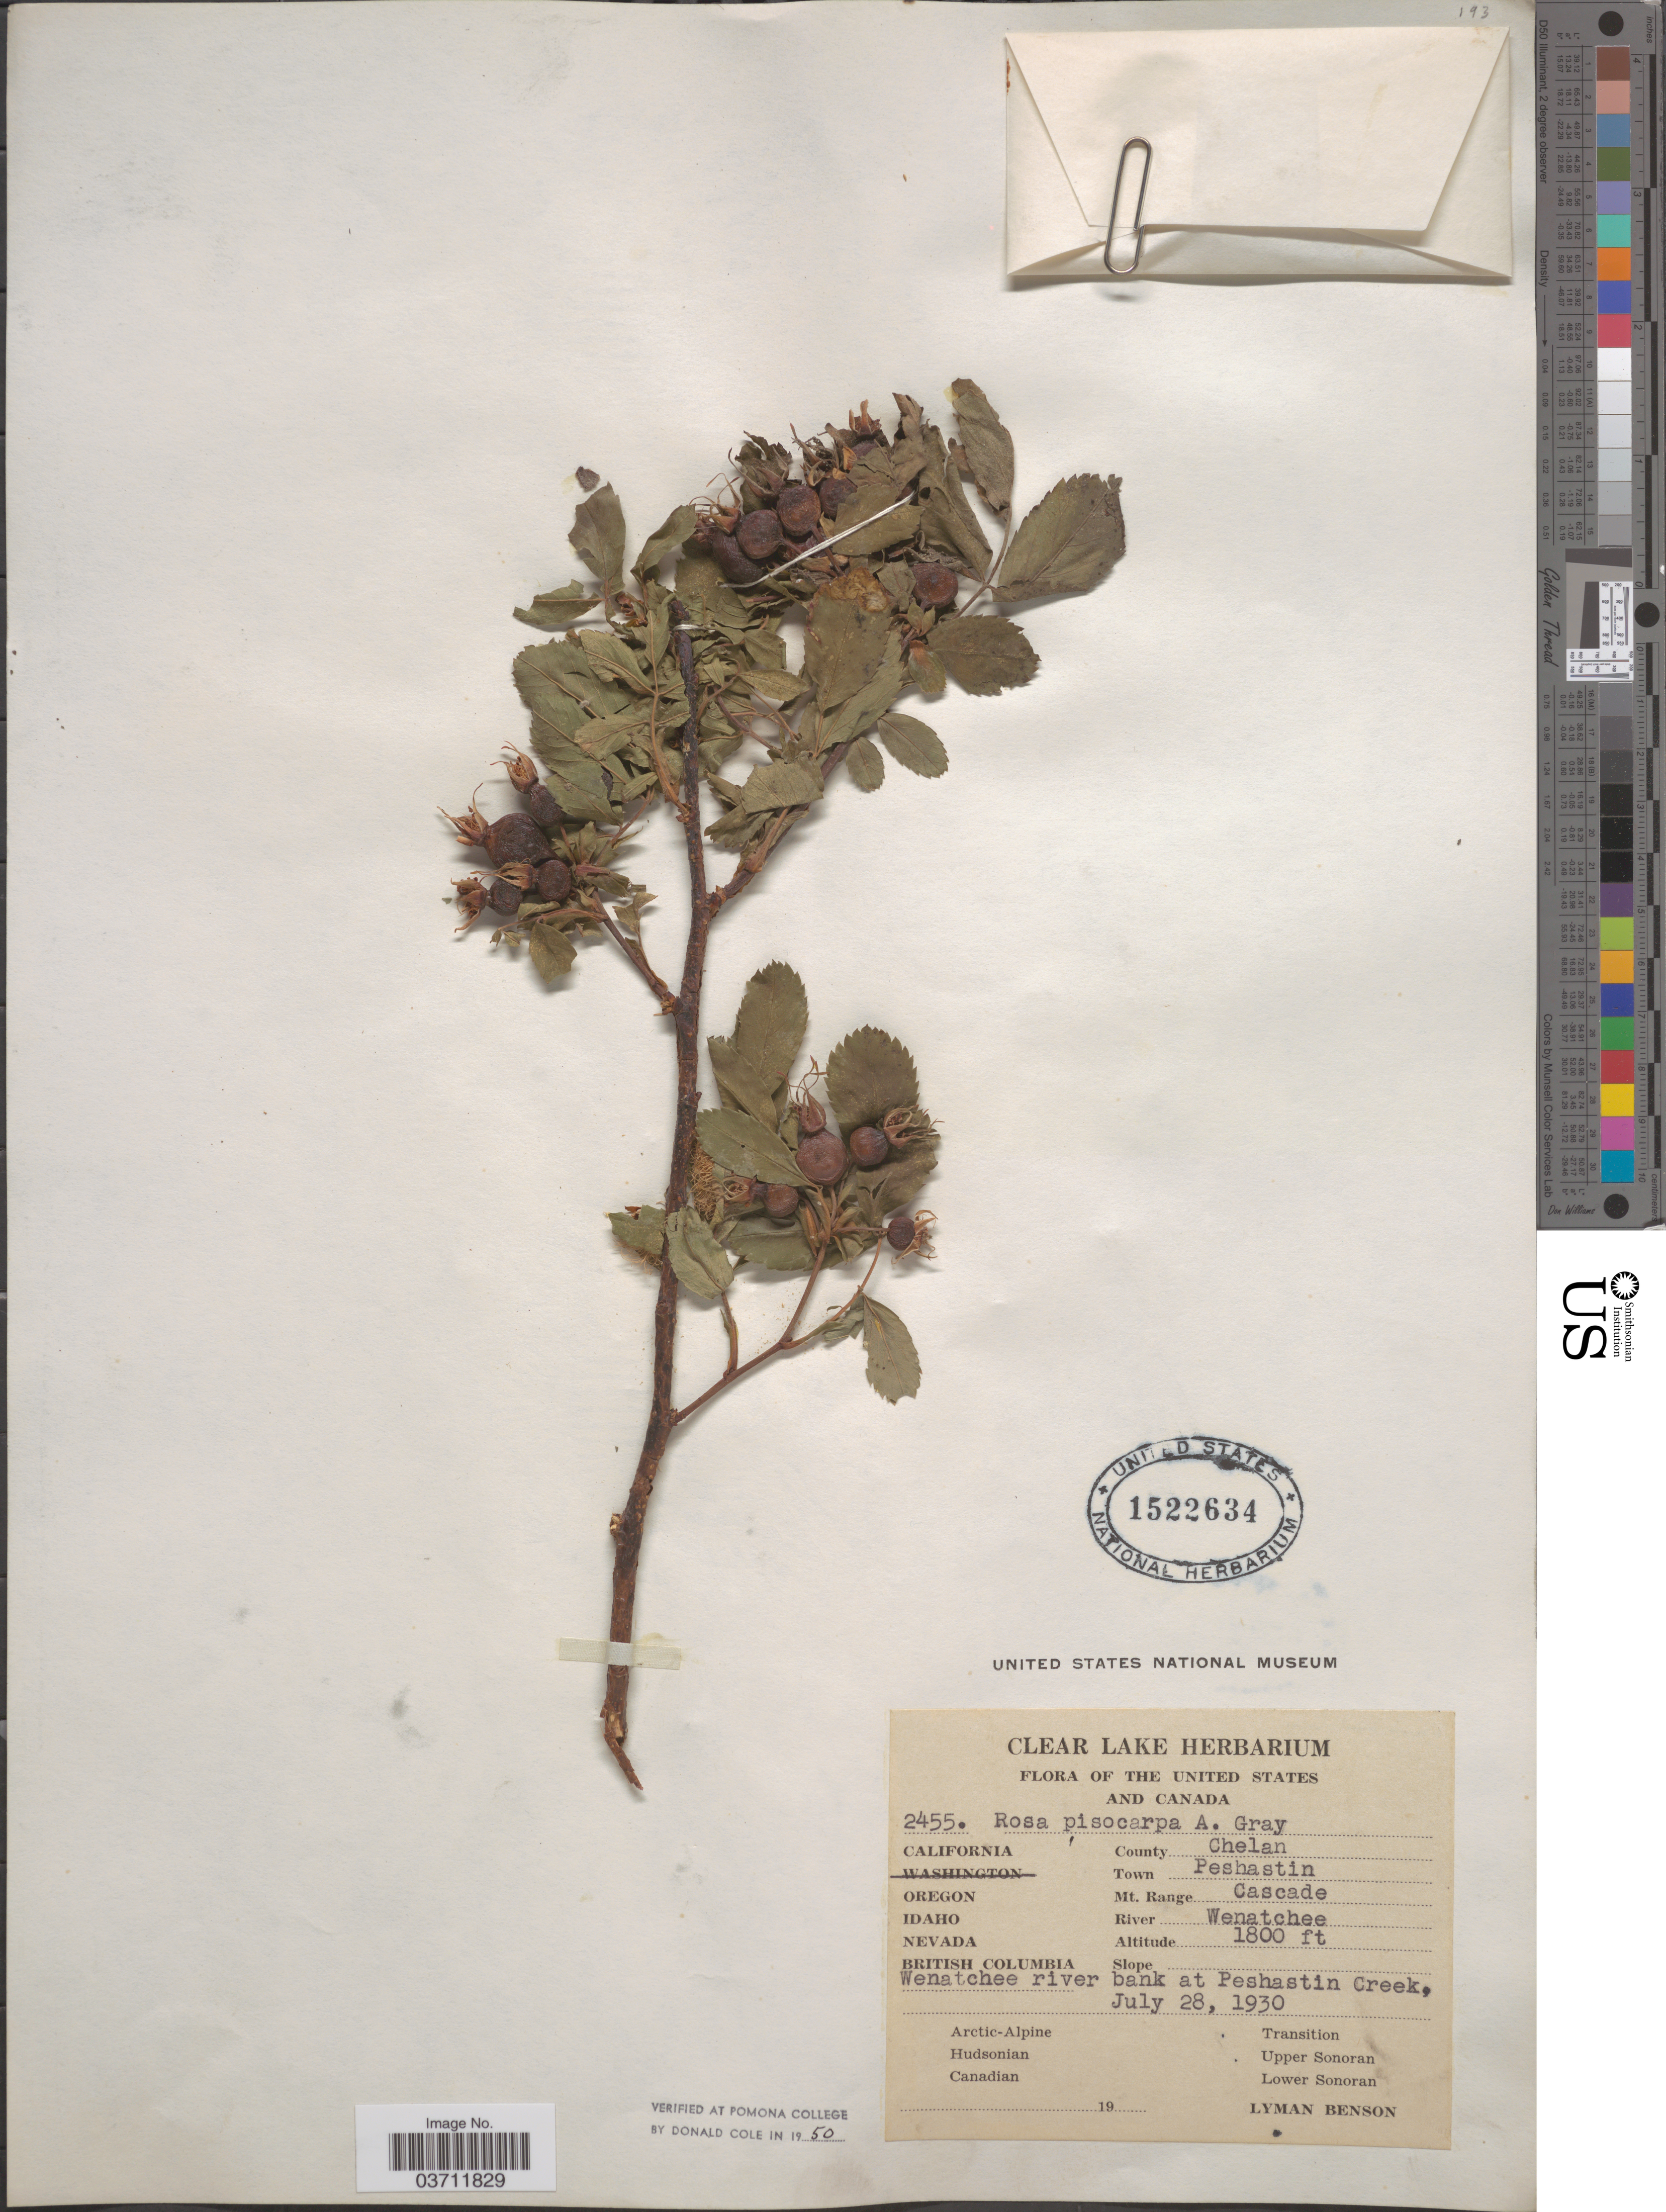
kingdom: Plantae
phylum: Tracheophyta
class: Magnoliopsida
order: Rosales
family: Rosaceae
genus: Rosa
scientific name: Rosa pisocarpa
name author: A. Gray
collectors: L. D. Benson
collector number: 2455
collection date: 1930-07-28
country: United States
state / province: Washington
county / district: Chelan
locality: County Chelan. Town Peshastin. Mt. Range Cascade. River Wenatchee. Wenatchee river bank at Peshastin Creek.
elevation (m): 549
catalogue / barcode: US 1522634